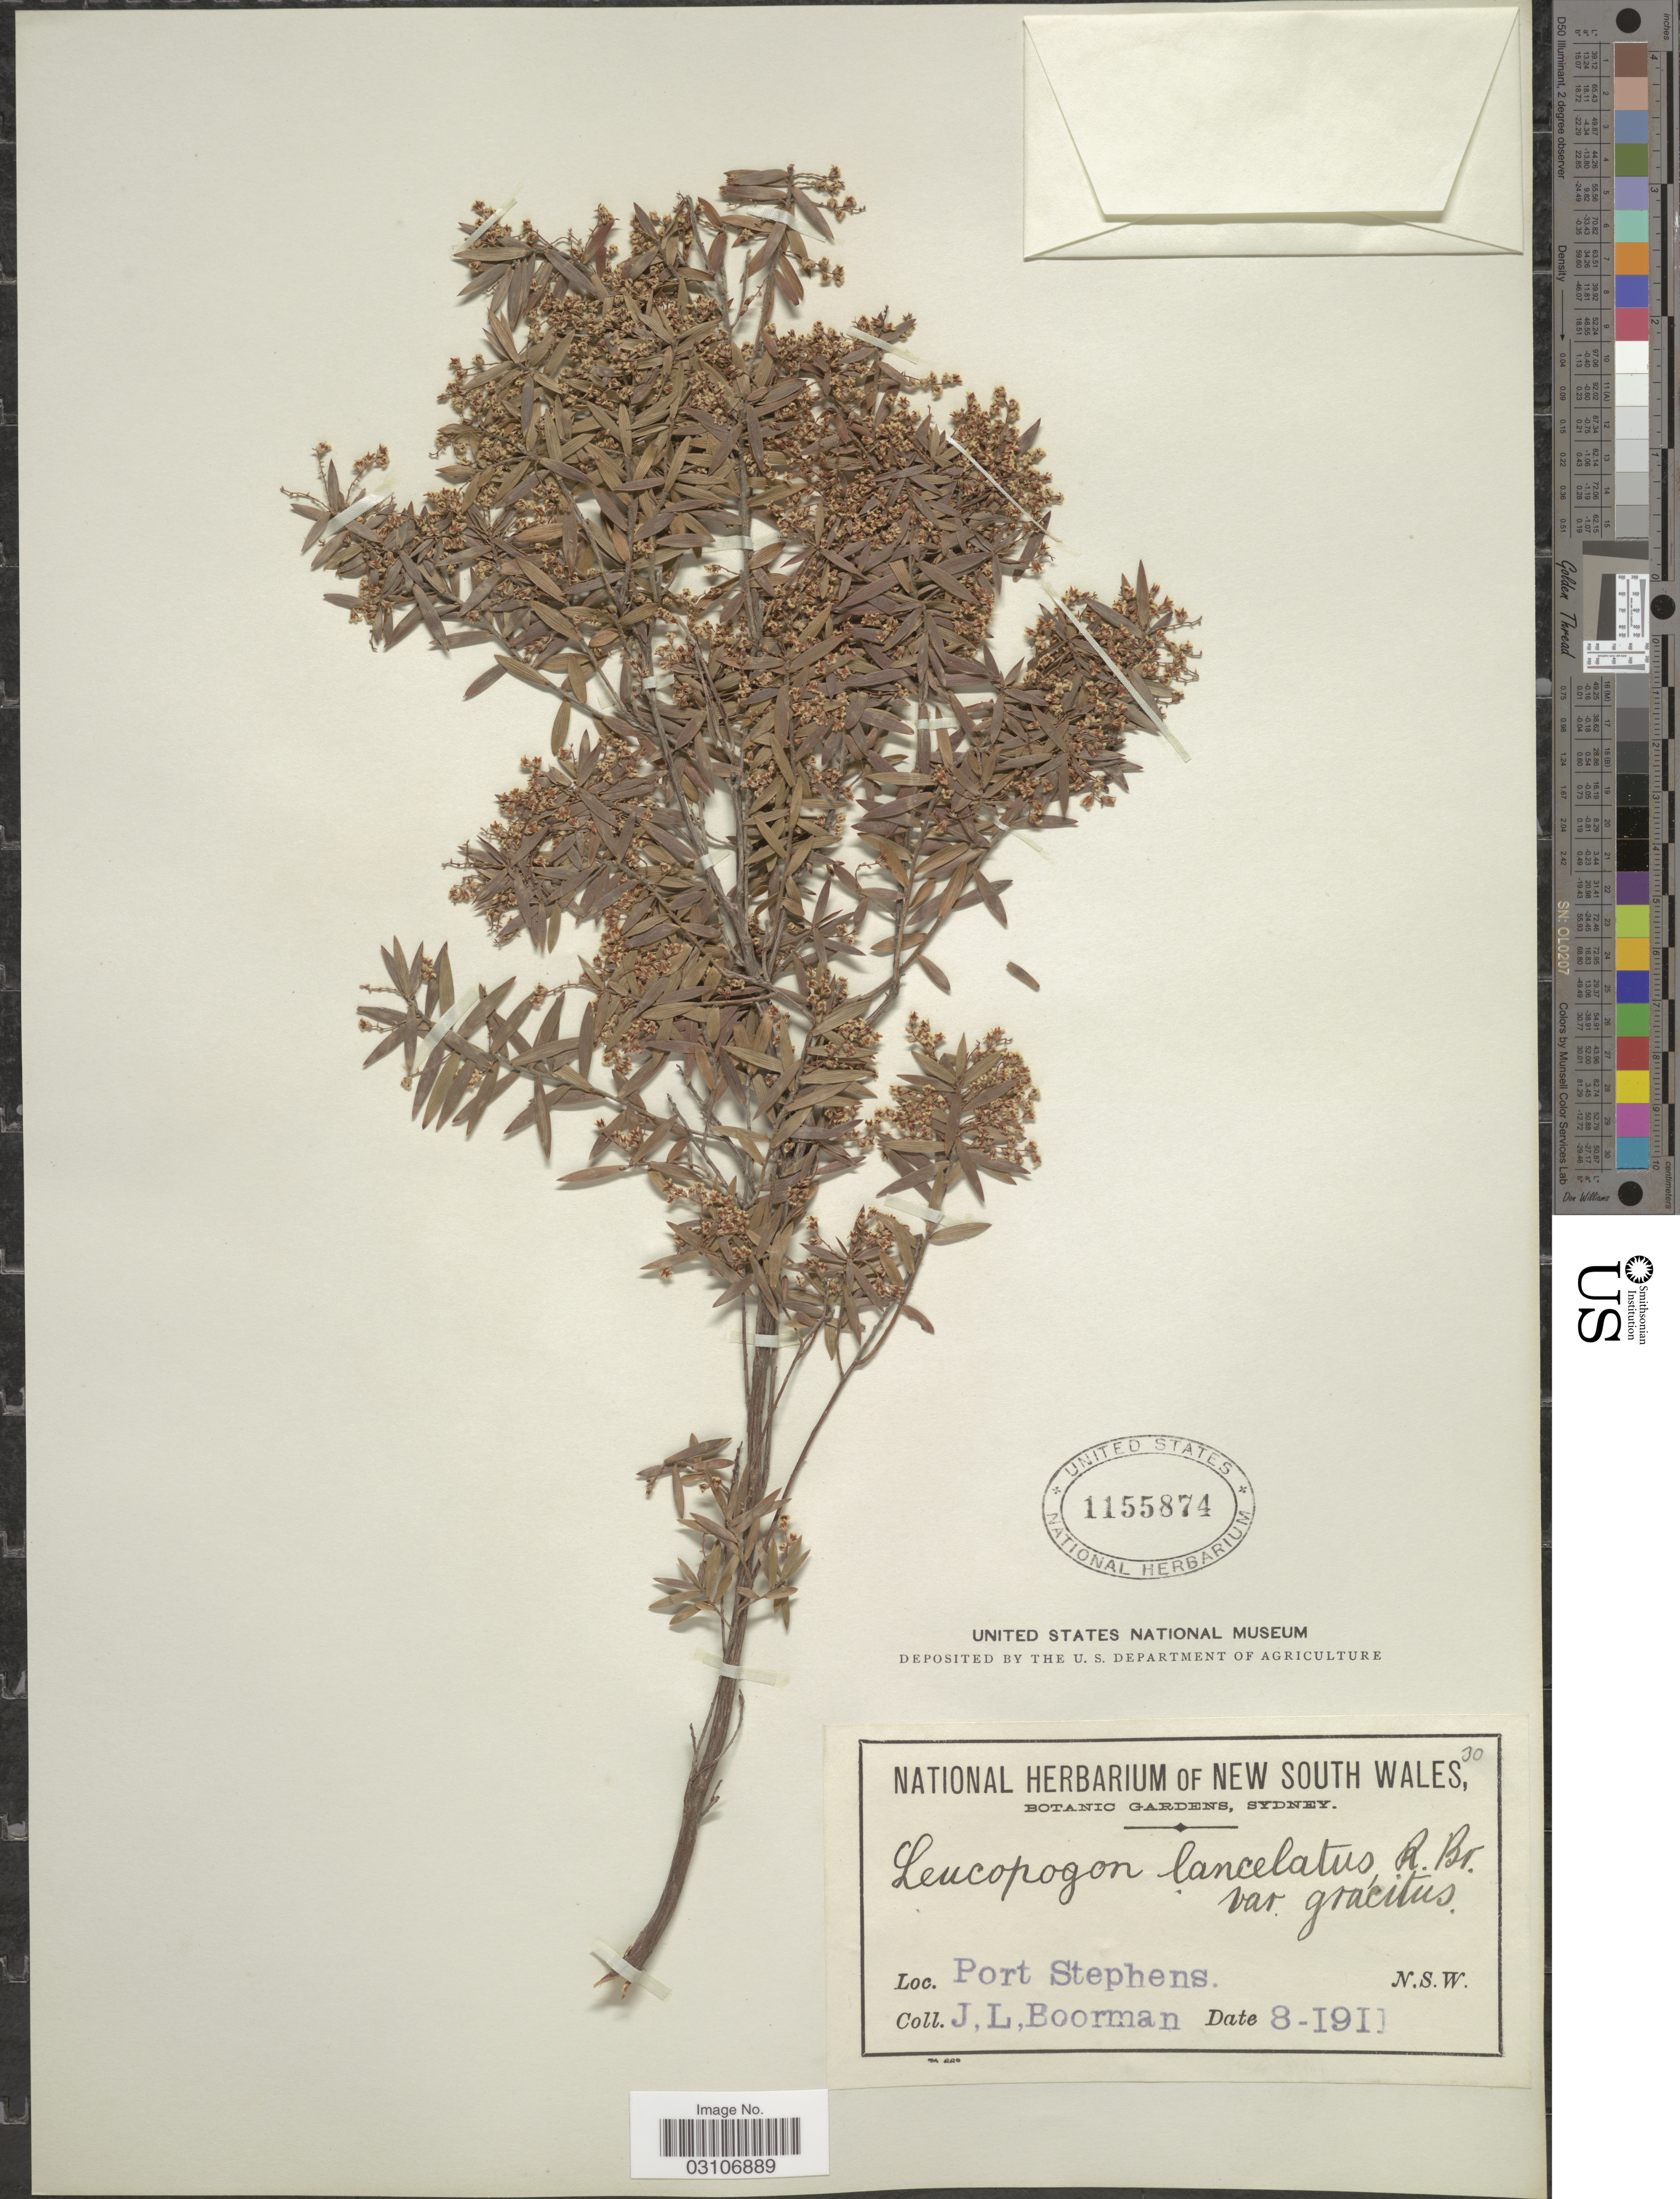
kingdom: Plantae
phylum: Tracheophyta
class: Magnoliopsida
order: Ericales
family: Ericaceae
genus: Leucopogon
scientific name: Leucopogon lanceolatus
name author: R. Br.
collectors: J. Boorman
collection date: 1911-08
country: Australia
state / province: New South Wales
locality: Port Stephens.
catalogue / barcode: US 1155874